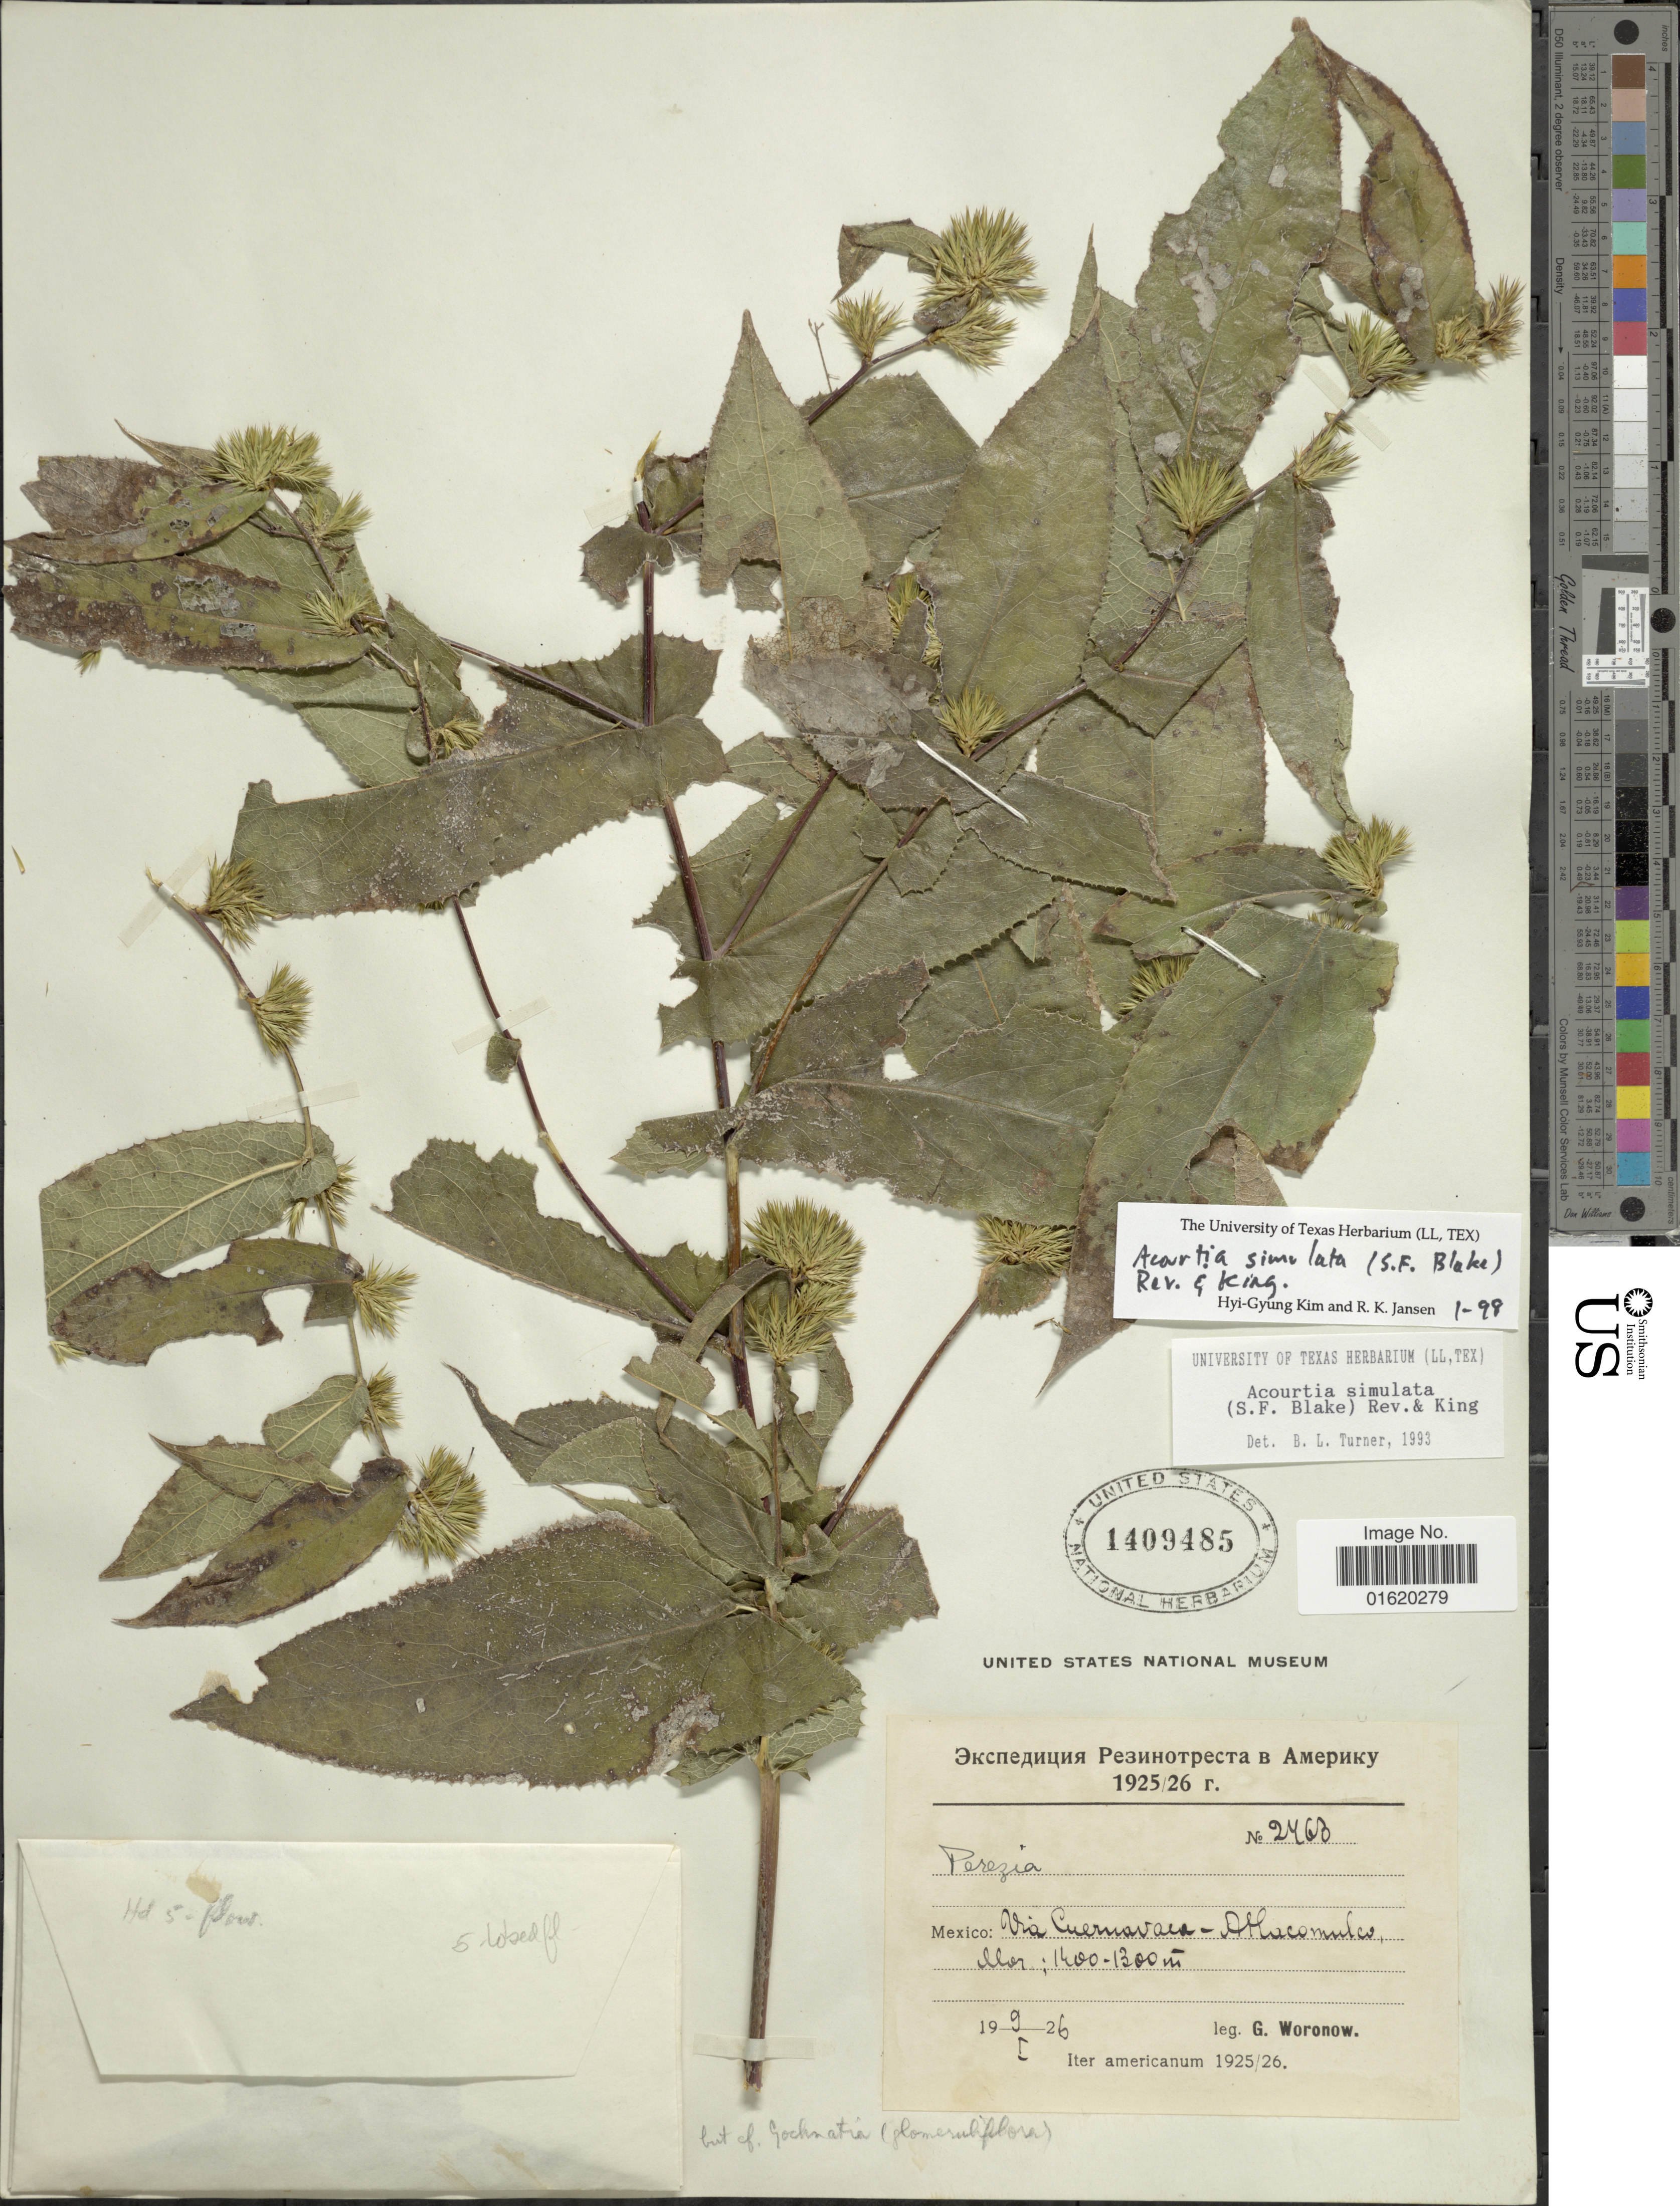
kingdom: Plantae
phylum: Tracheophyta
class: Magnoliopsida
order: Asterales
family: Asteraceae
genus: Acourtia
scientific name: Acourtia simulata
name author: (S.F. Blake) Reveal & R.M. King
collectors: G. Woronow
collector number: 2463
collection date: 1926-01-09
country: Mexico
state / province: Morelos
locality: Via Cuernavaca- Atlacomulco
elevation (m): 1100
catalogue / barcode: US 1409485